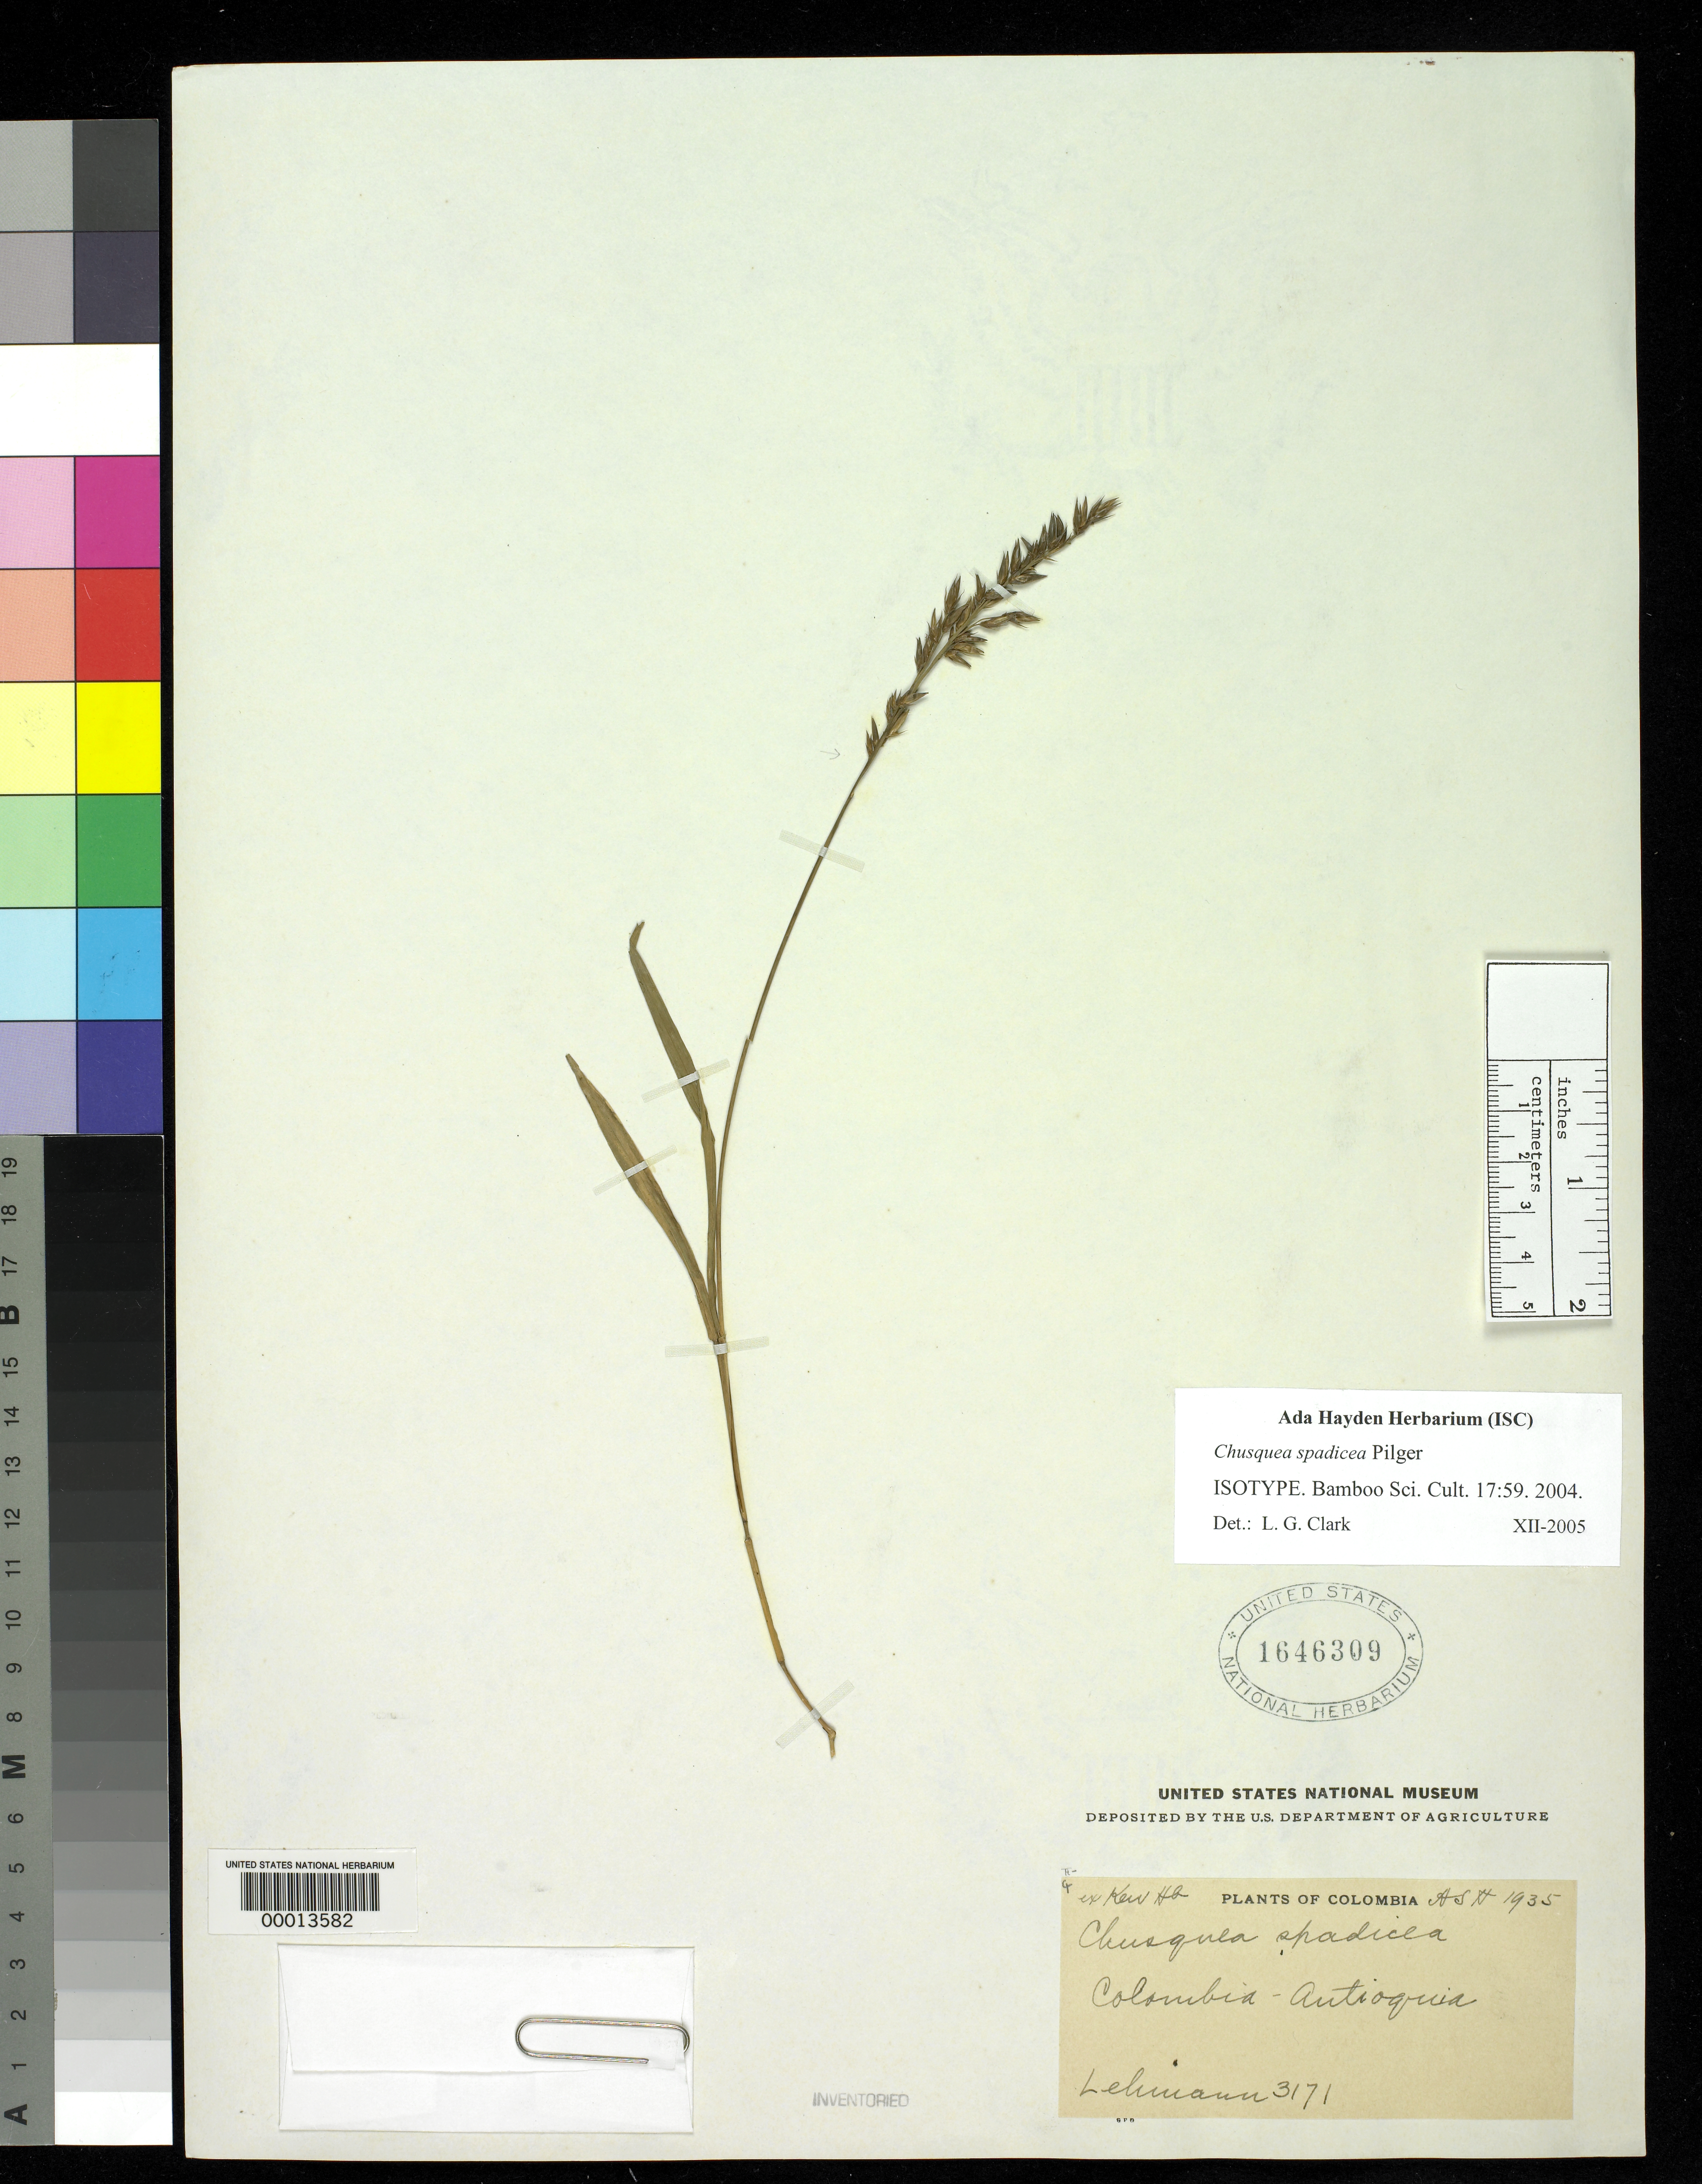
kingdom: Plantae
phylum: Tracheophyta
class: Liliopsida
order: Poales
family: Poaceae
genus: Chusquea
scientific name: Chusquea spadicea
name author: Pilg.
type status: Isolectotype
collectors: F. C. Lehmann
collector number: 3171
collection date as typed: Sep 1883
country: Colombia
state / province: Antioquia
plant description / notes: Fragment of type ex herb. Kew.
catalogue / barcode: US 1646309